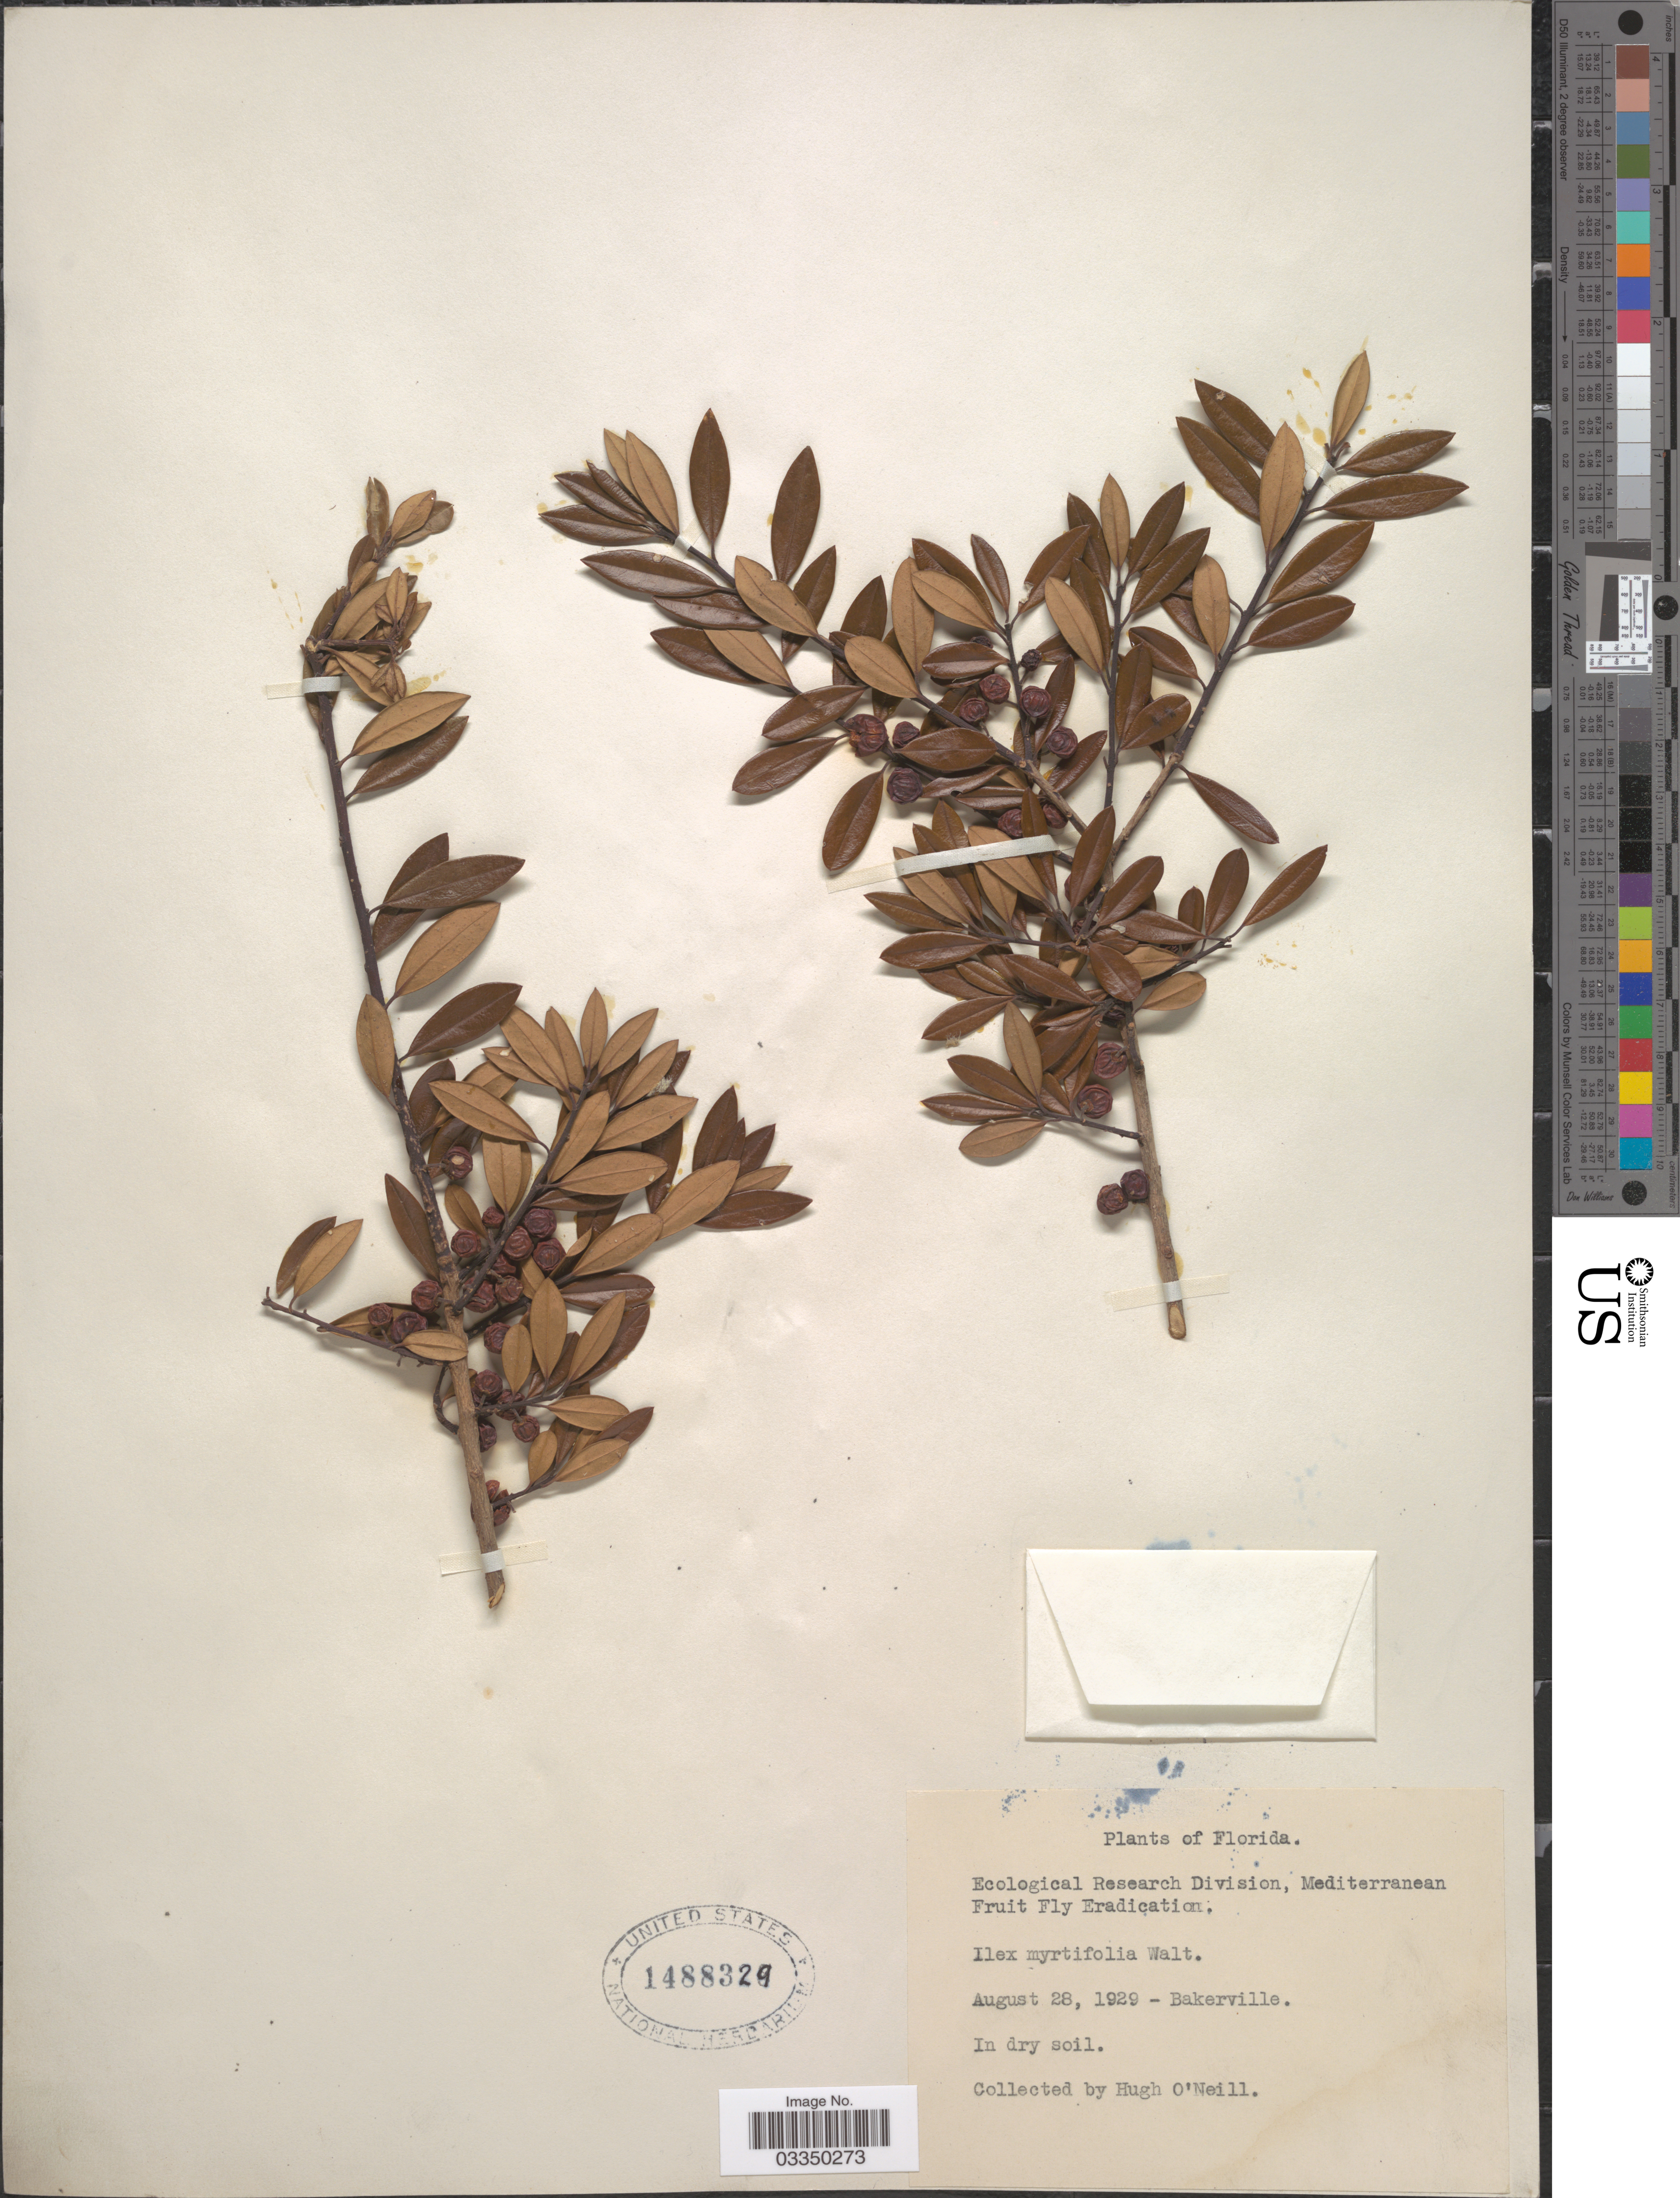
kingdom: Plantae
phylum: Tracheophyta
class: Magnoliopsida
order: Aquifoliales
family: Aquifoliaceae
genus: Ilex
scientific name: Ilex myrtifolia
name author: Walter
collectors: H. O'Neill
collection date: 1929-08-28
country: United States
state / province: Florida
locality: Bakerville.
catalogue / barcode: US 1488329